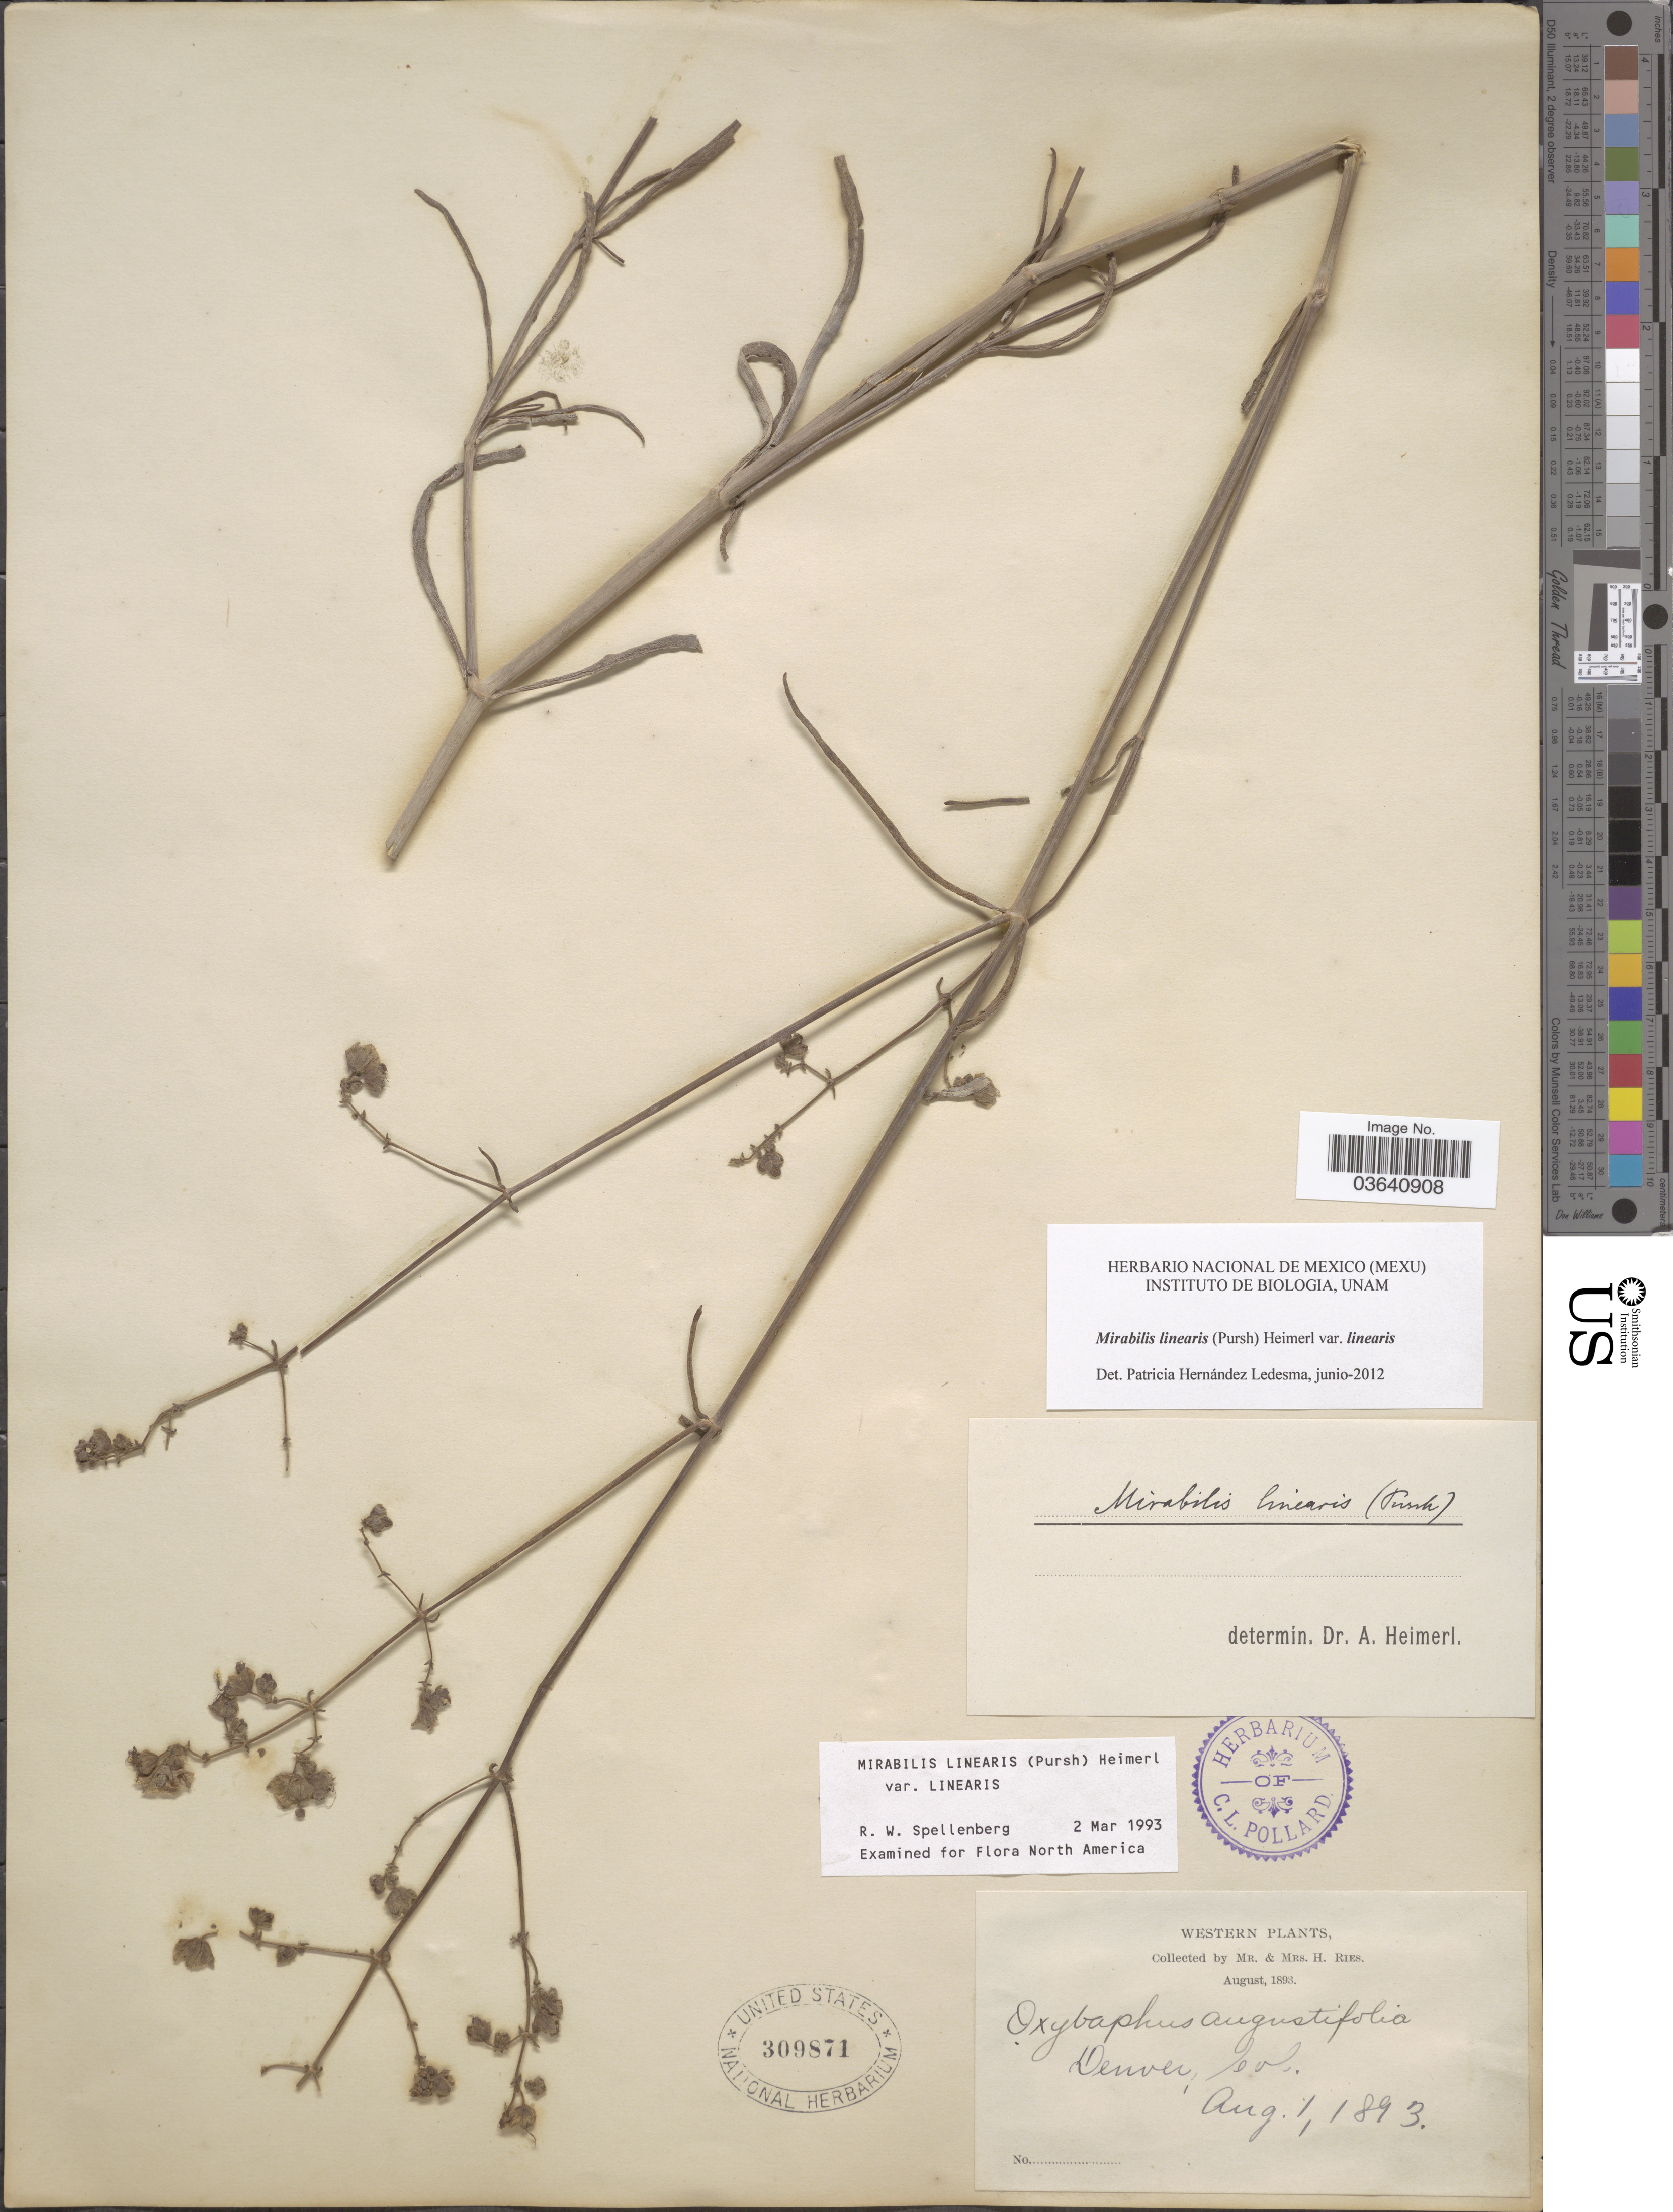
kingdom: Plantae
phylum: Tracheophyta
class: Magnoliopsida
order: Caryophyllales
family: Nyctaginaceae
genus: Mirabilis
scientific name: Mirabilis linearis var. linearis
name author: (Pursh) Heimerl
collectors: H. Ries & H. Ries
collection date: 1893-08-01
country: United States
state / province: Colorado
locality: Western. Denver.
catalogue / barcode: US 309871